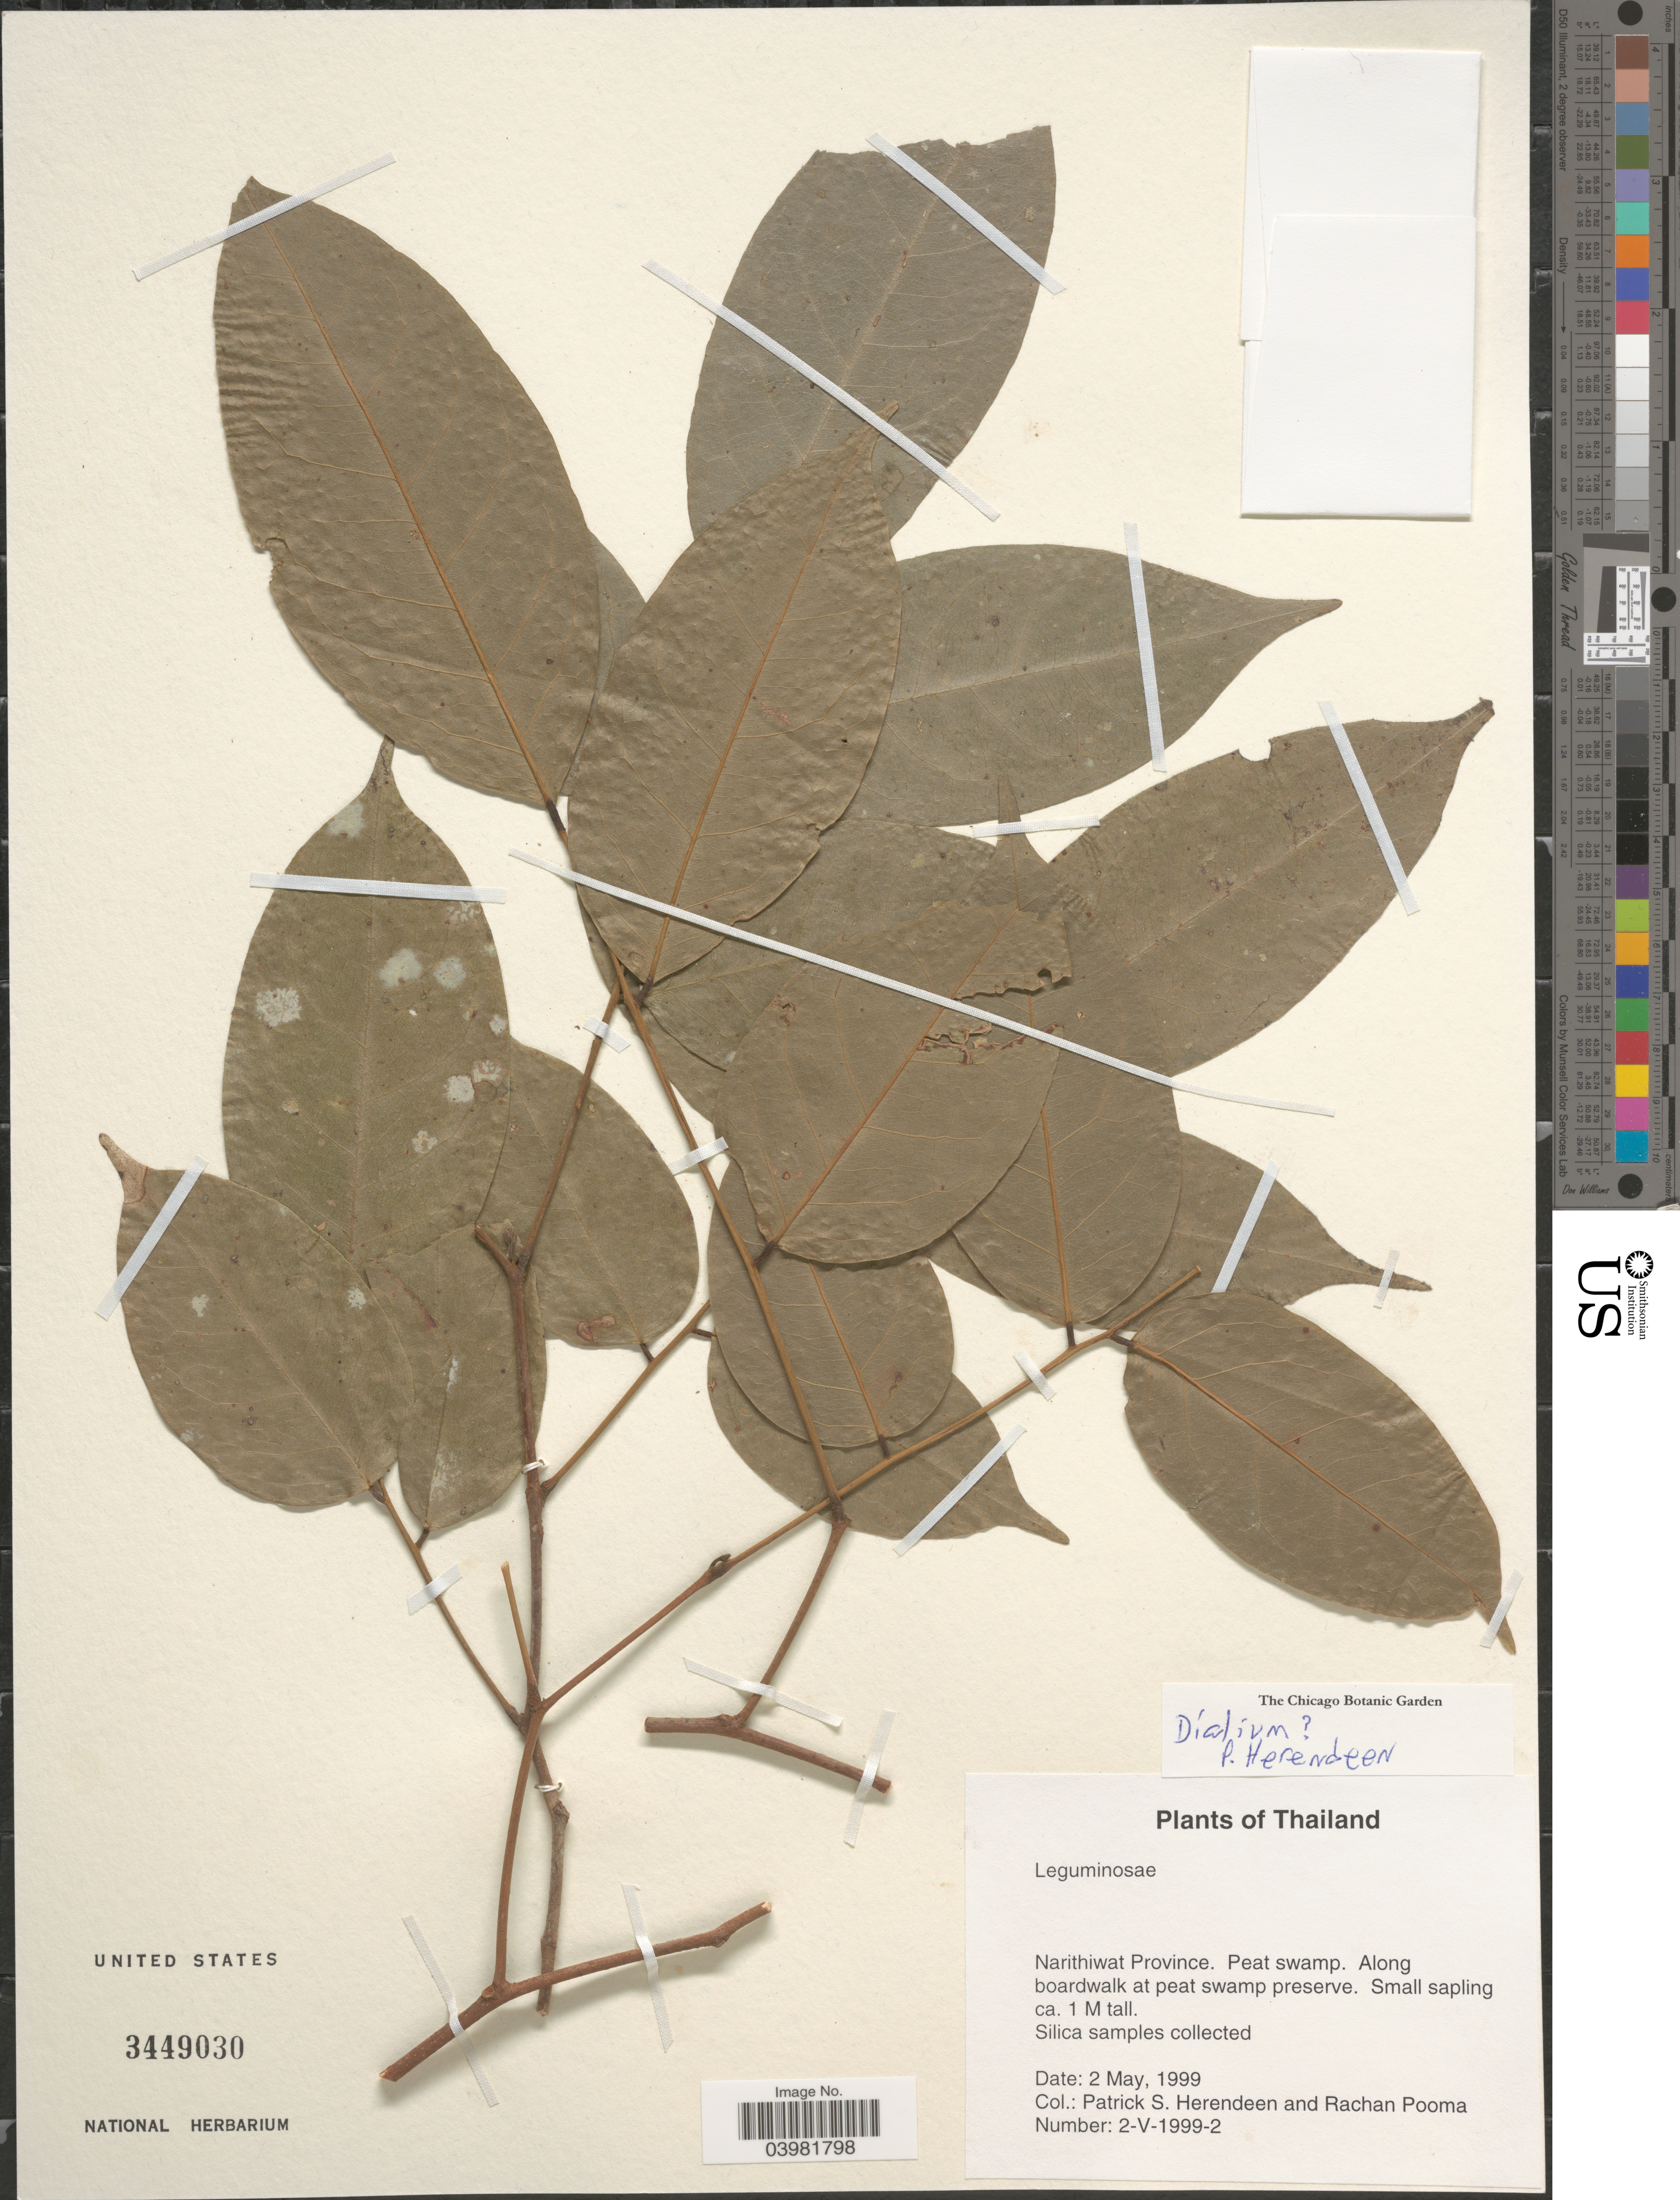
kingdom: Plantae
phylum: Tracheophyta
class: Magnoliopsida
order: Fabales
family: Fabaceae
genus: Dialium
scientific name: Dialium sp.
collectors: P. S. Herendeen & R. Pooma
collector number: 2-V-1999-2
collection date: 1999-05-02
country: Thailand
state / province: Narathiwat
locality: Narithiwat Province. Peat swamp. Along boardwalk at peat swamp preserve.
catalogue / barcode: US 3449030